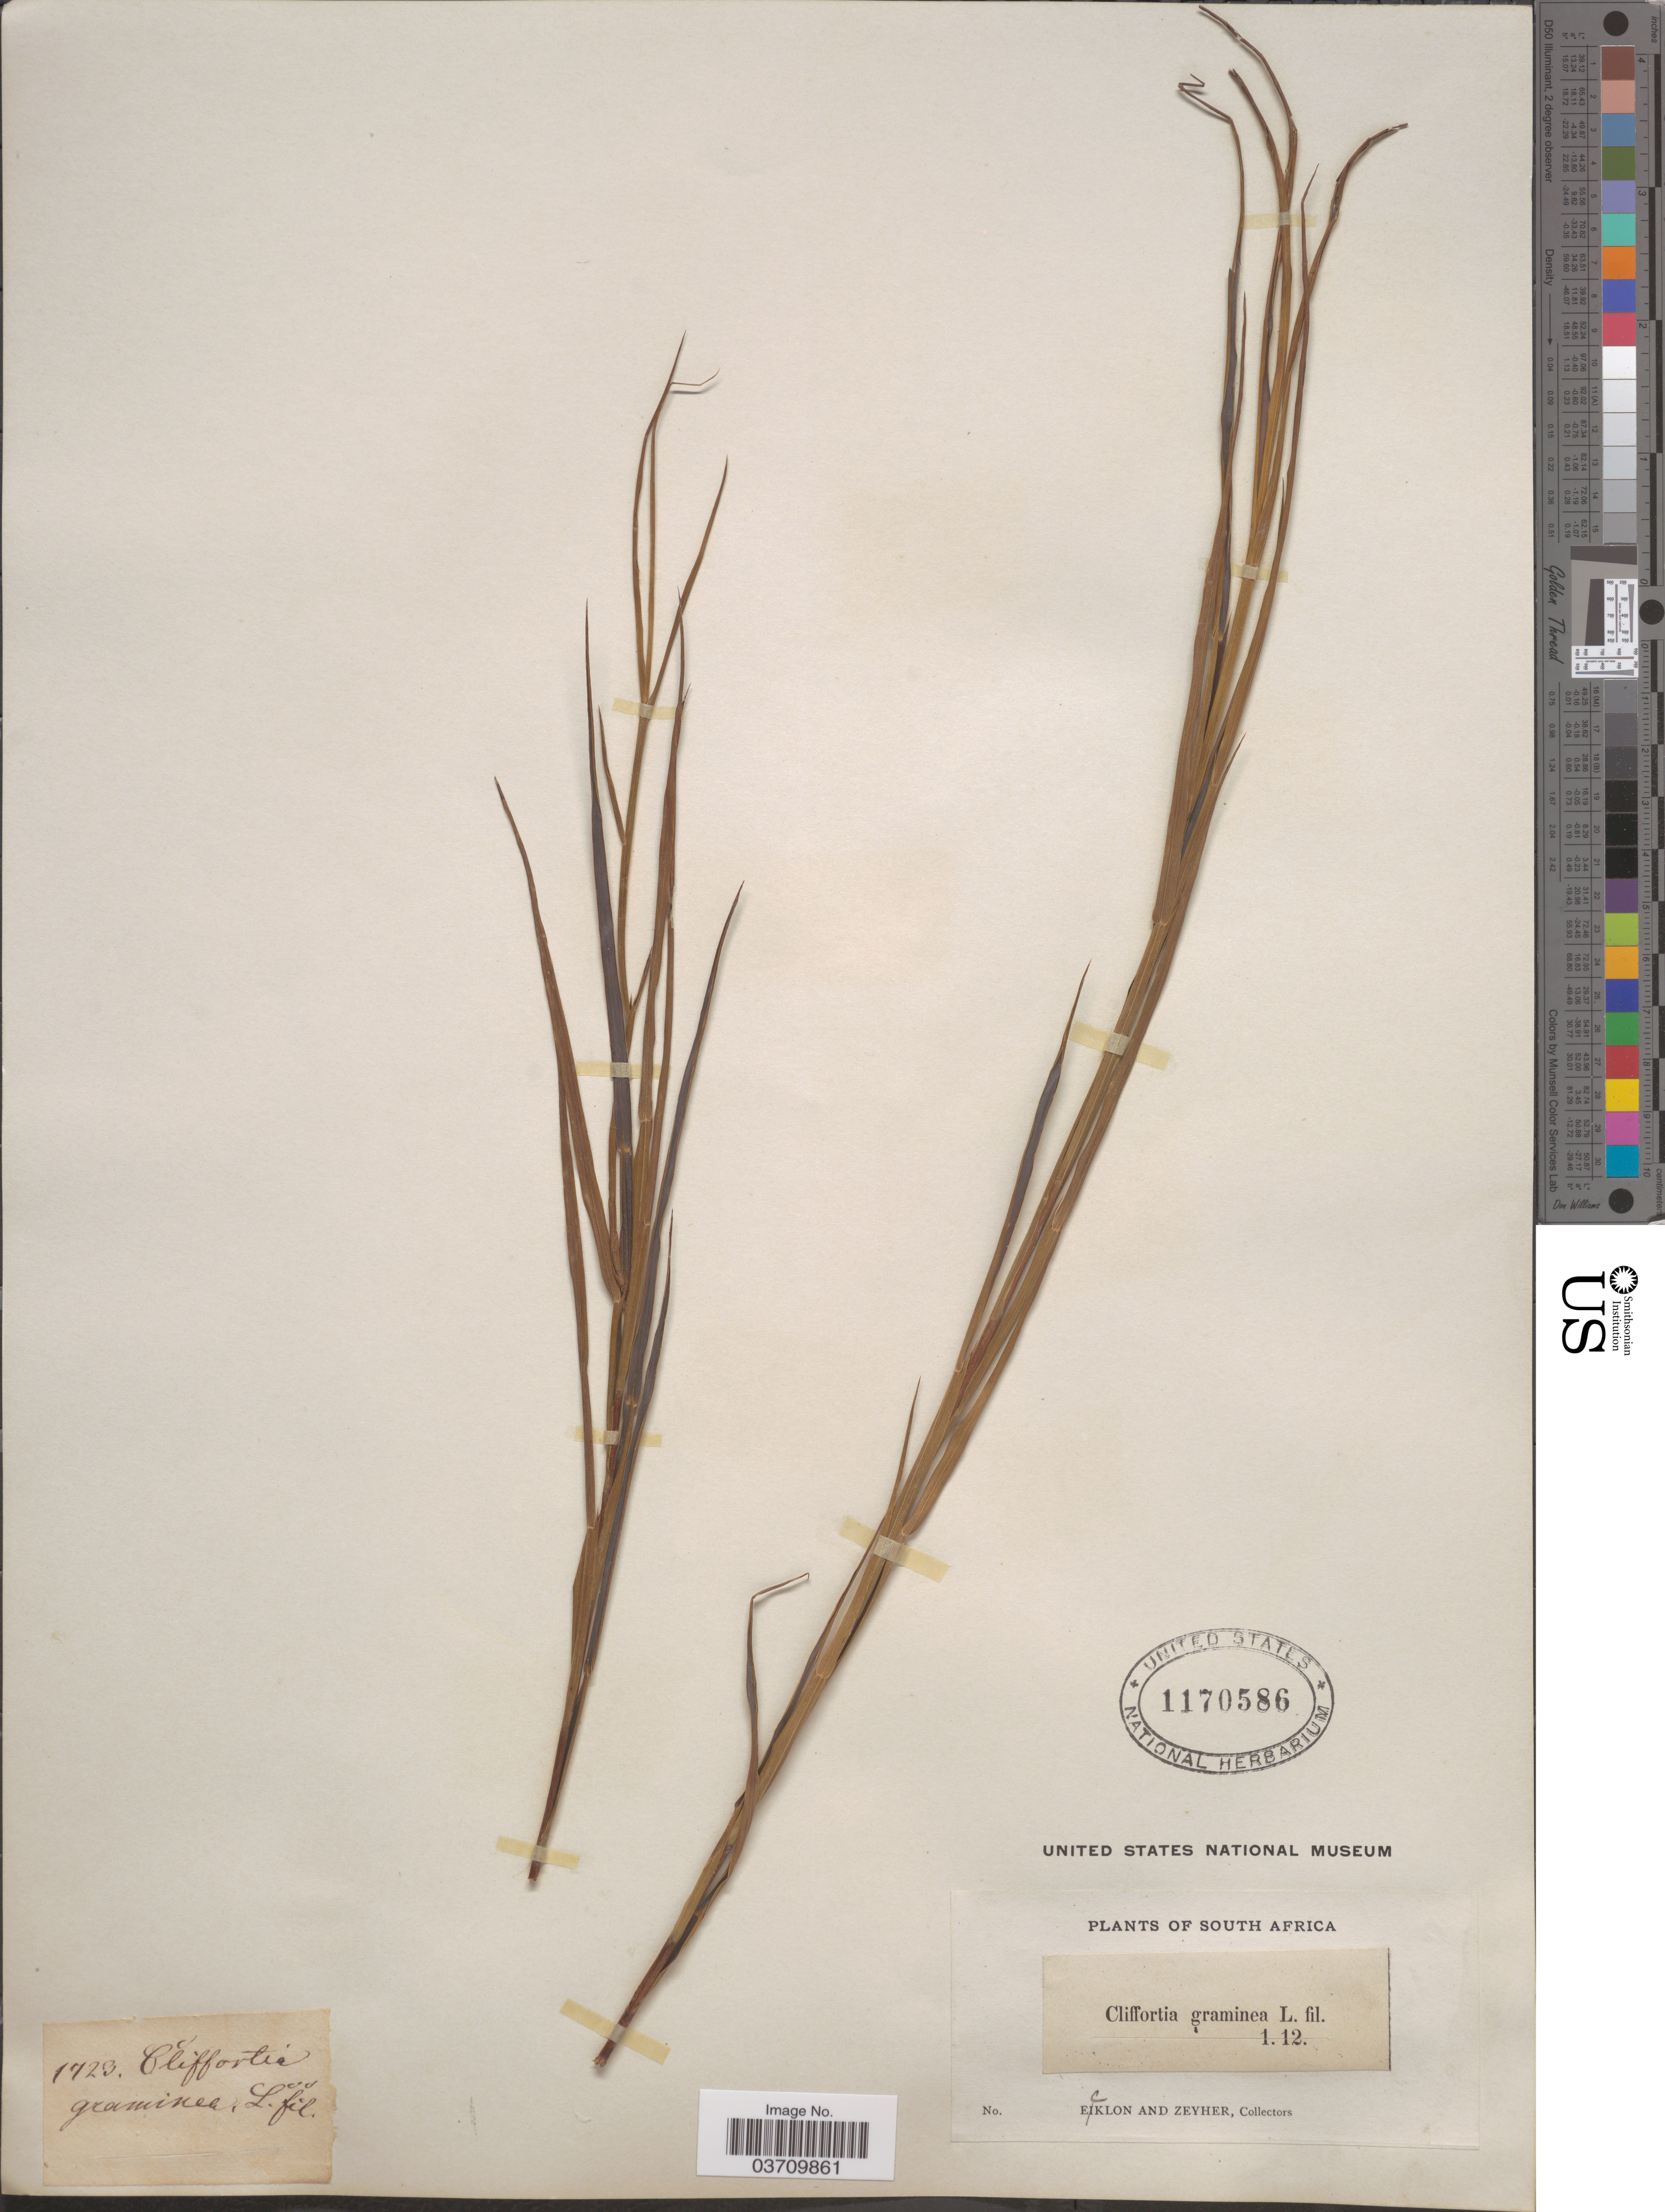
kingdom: Plantae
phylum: Tracheophyta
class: Magnoliopsida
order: Rosales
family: Rosaceae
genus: Cliffortia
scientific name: Cliffortia graminea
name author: L. f.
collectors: -. Ecklon & -. Zeyher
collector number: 1723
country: South Africa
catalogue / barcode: US 1170586